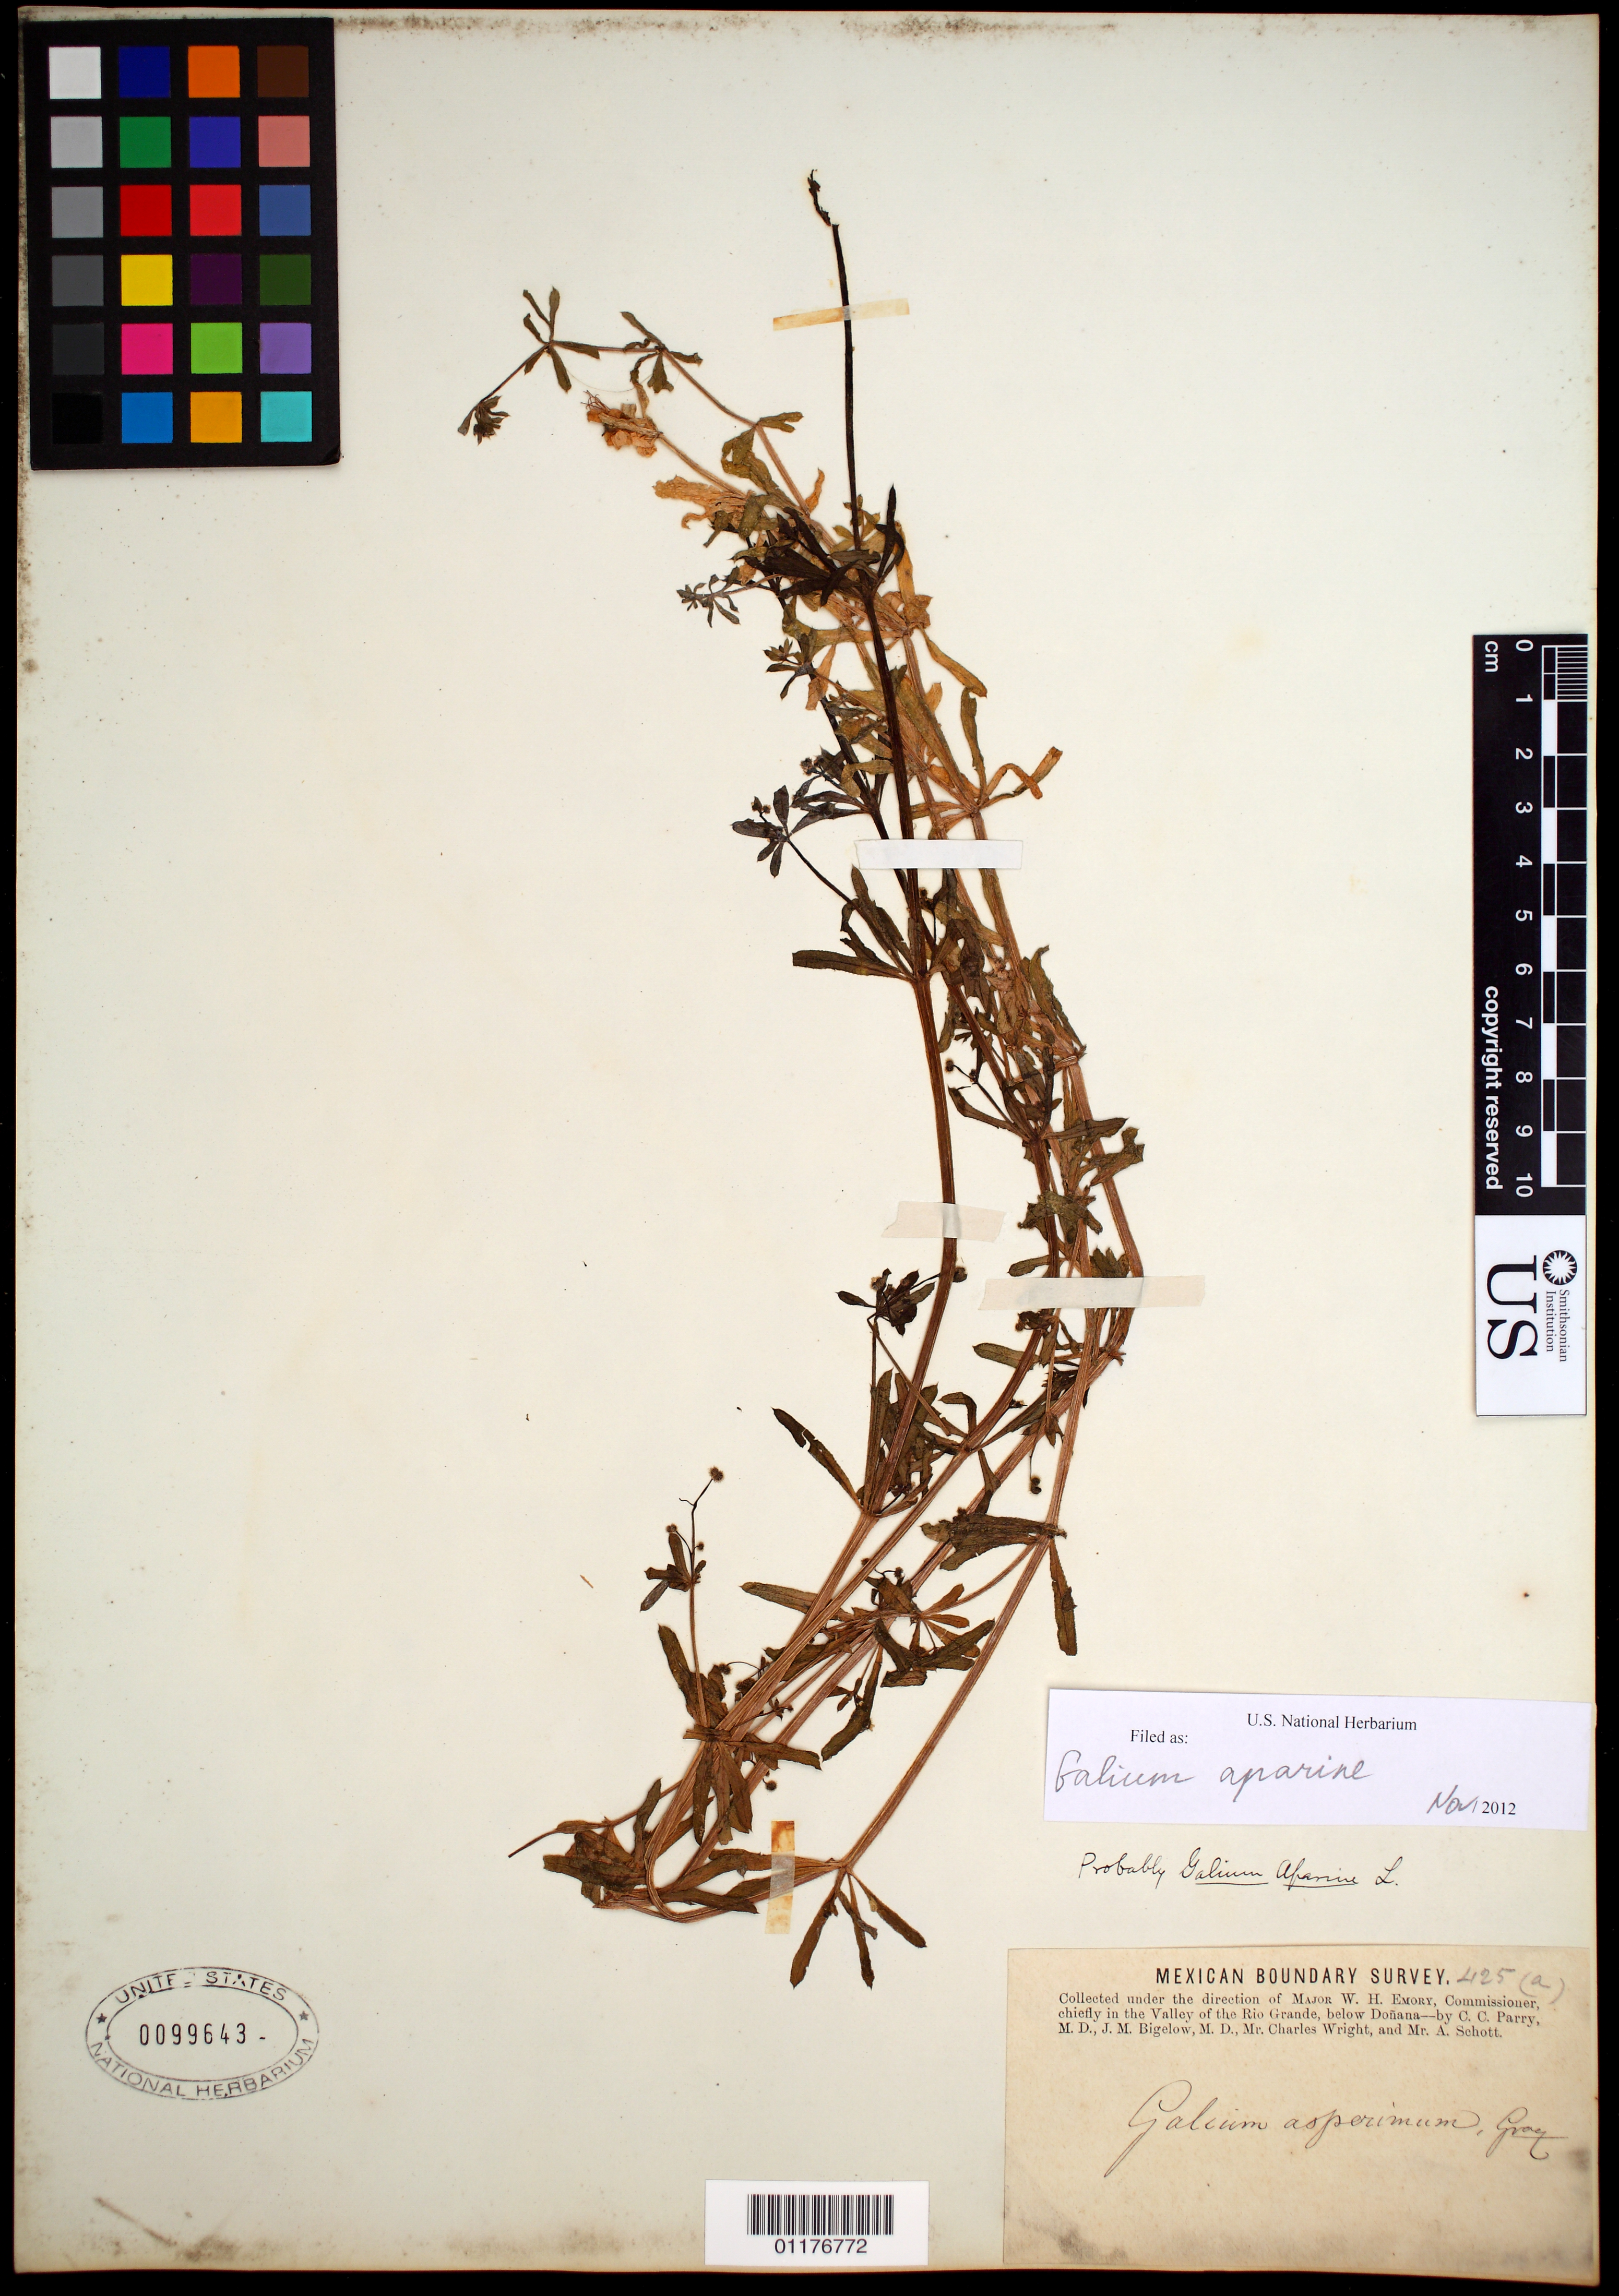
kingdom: Plantae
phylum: Tracheophyta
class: Magnoliopsida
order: Gentianales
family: Rubiaceae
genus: Galium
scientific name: Galium aparine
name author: L.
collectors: C. C. Parry, J. M. Bigelow, C. Wright & A. Schott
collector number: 425a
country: United States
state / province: Texas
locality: in the Valley of the Rio Grande, below Donana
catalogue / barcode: US 99643